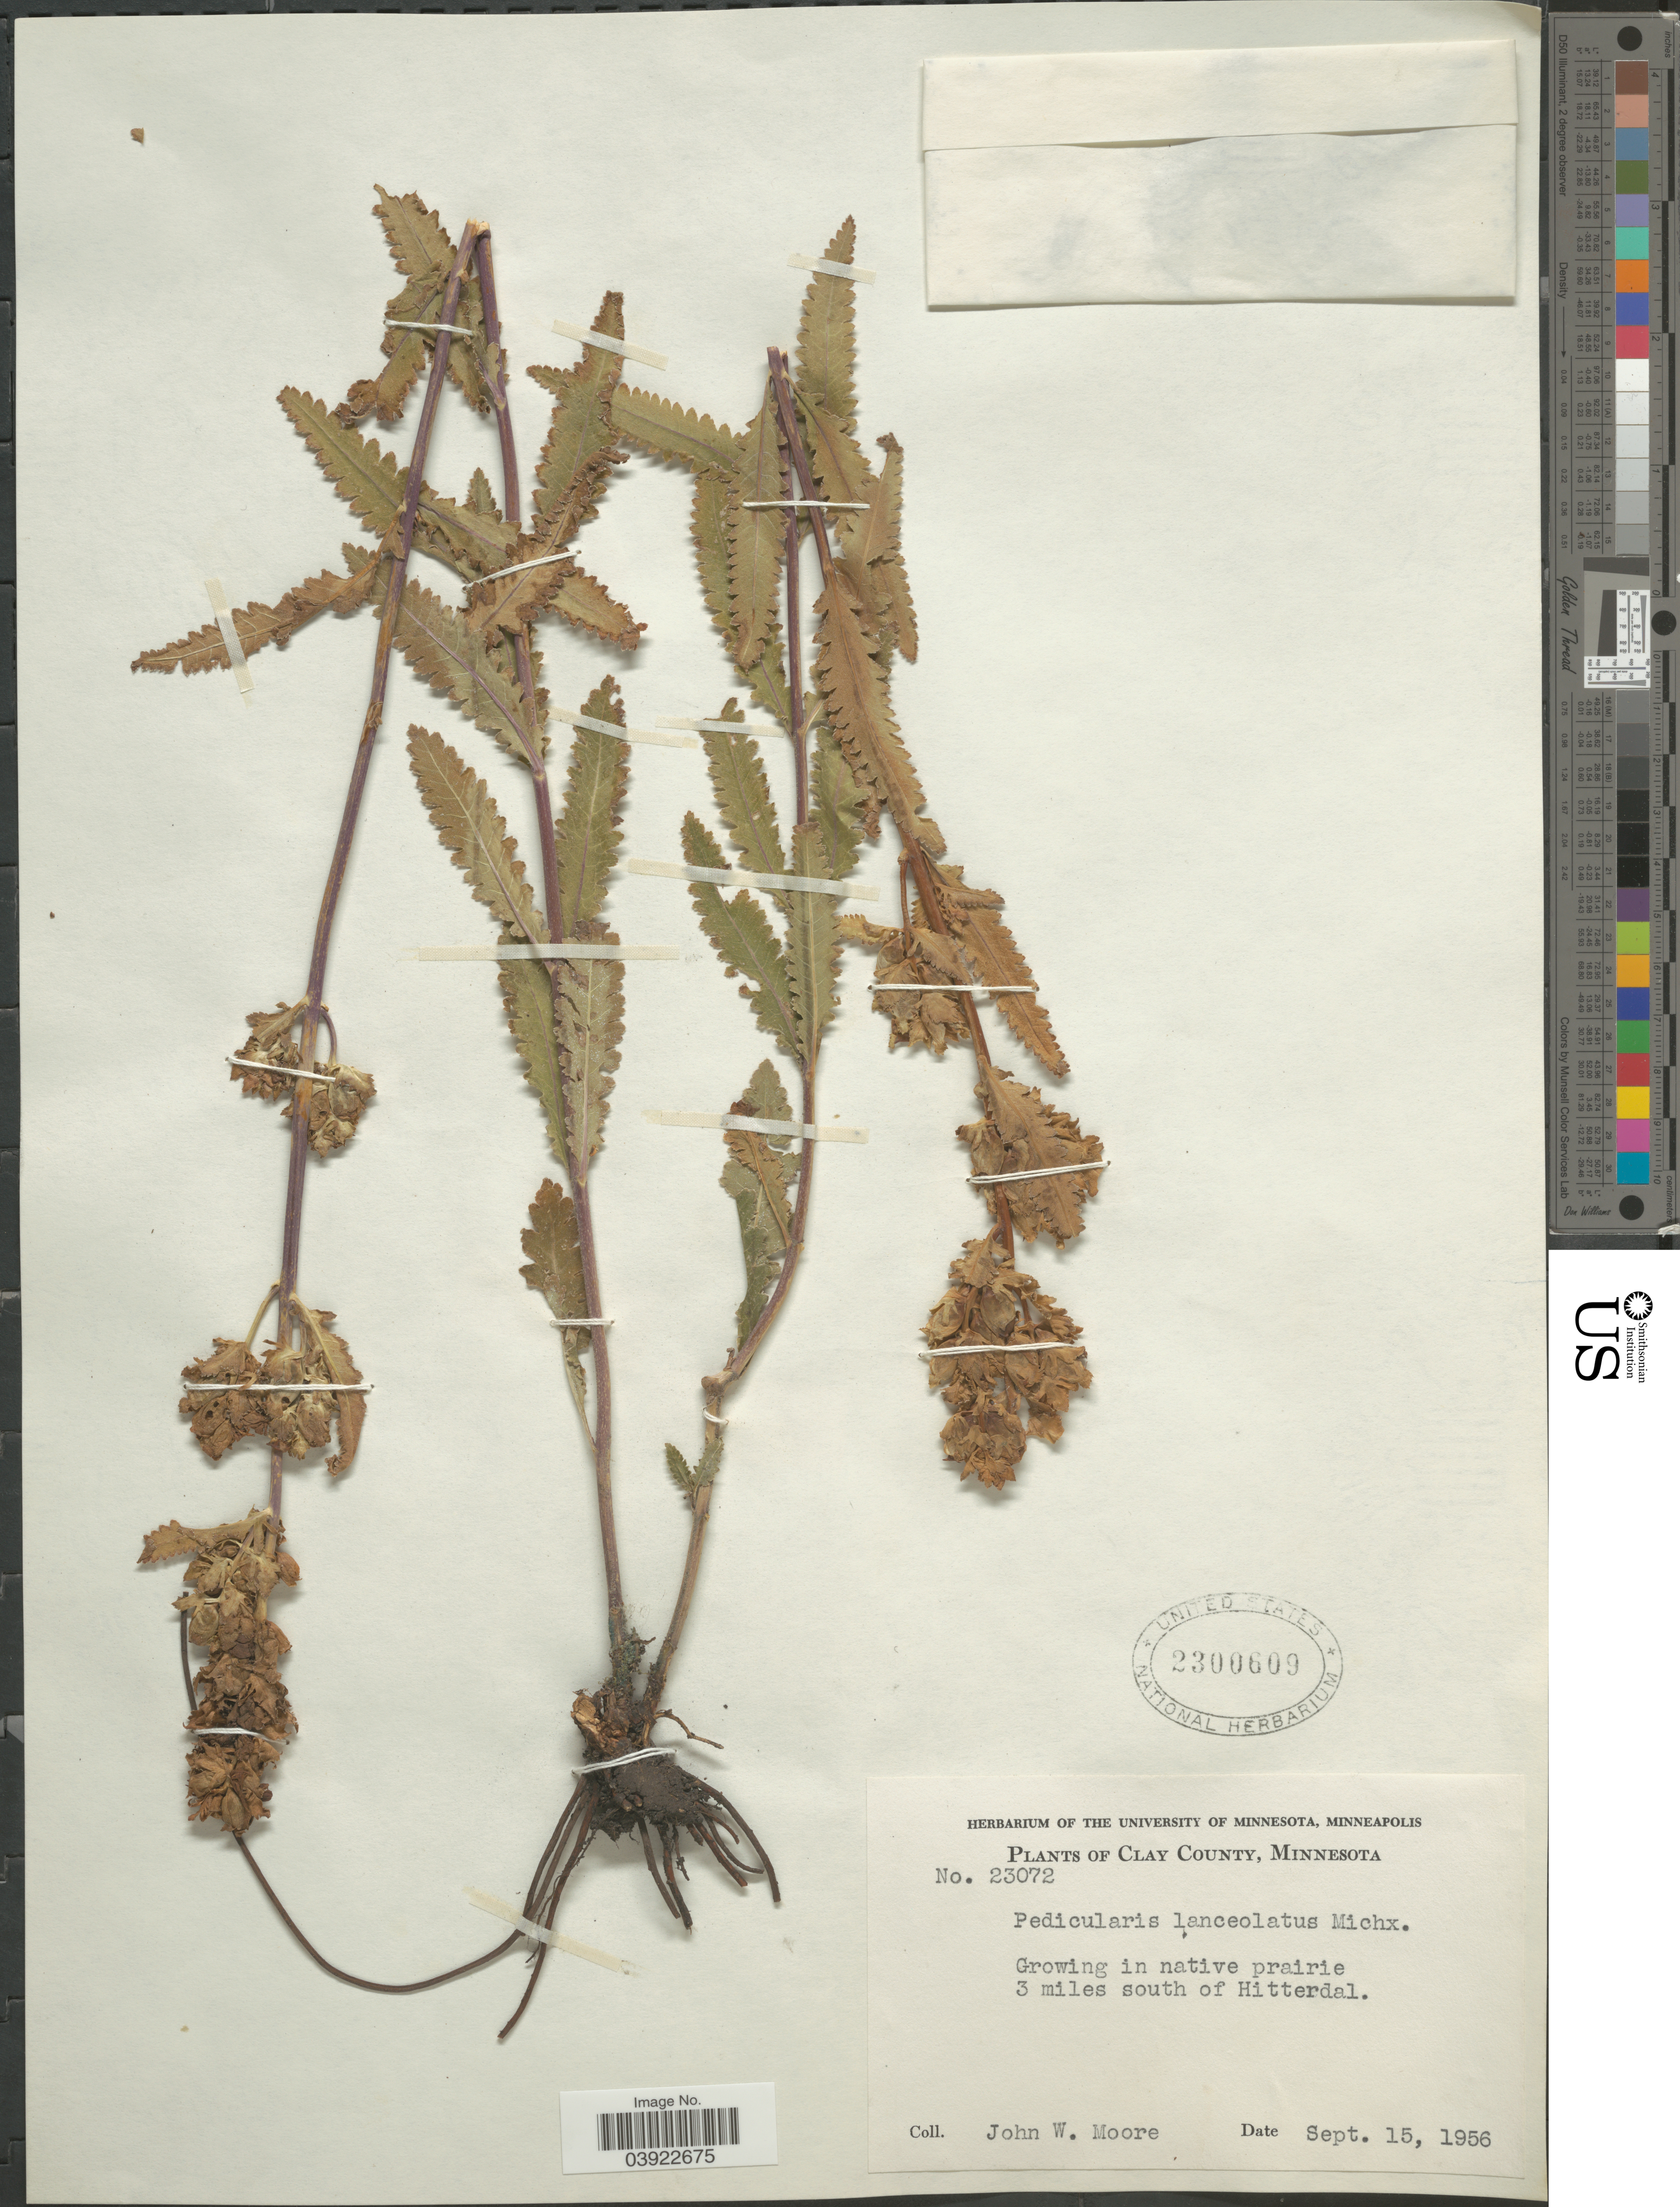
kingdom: Plantae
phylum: Tracheophyta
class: Magnoliopsida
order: Lamiales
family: Orobanchaceae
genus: Pedicularis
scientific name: Pedicularis lanceolata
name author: Michx.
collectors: J. Moore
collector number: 23072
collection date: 1956-09-15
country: United States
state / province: Minnesota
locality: Clay County. Growing in native prairie 3 miles north of Hitterdal.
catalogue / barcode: US 2300609